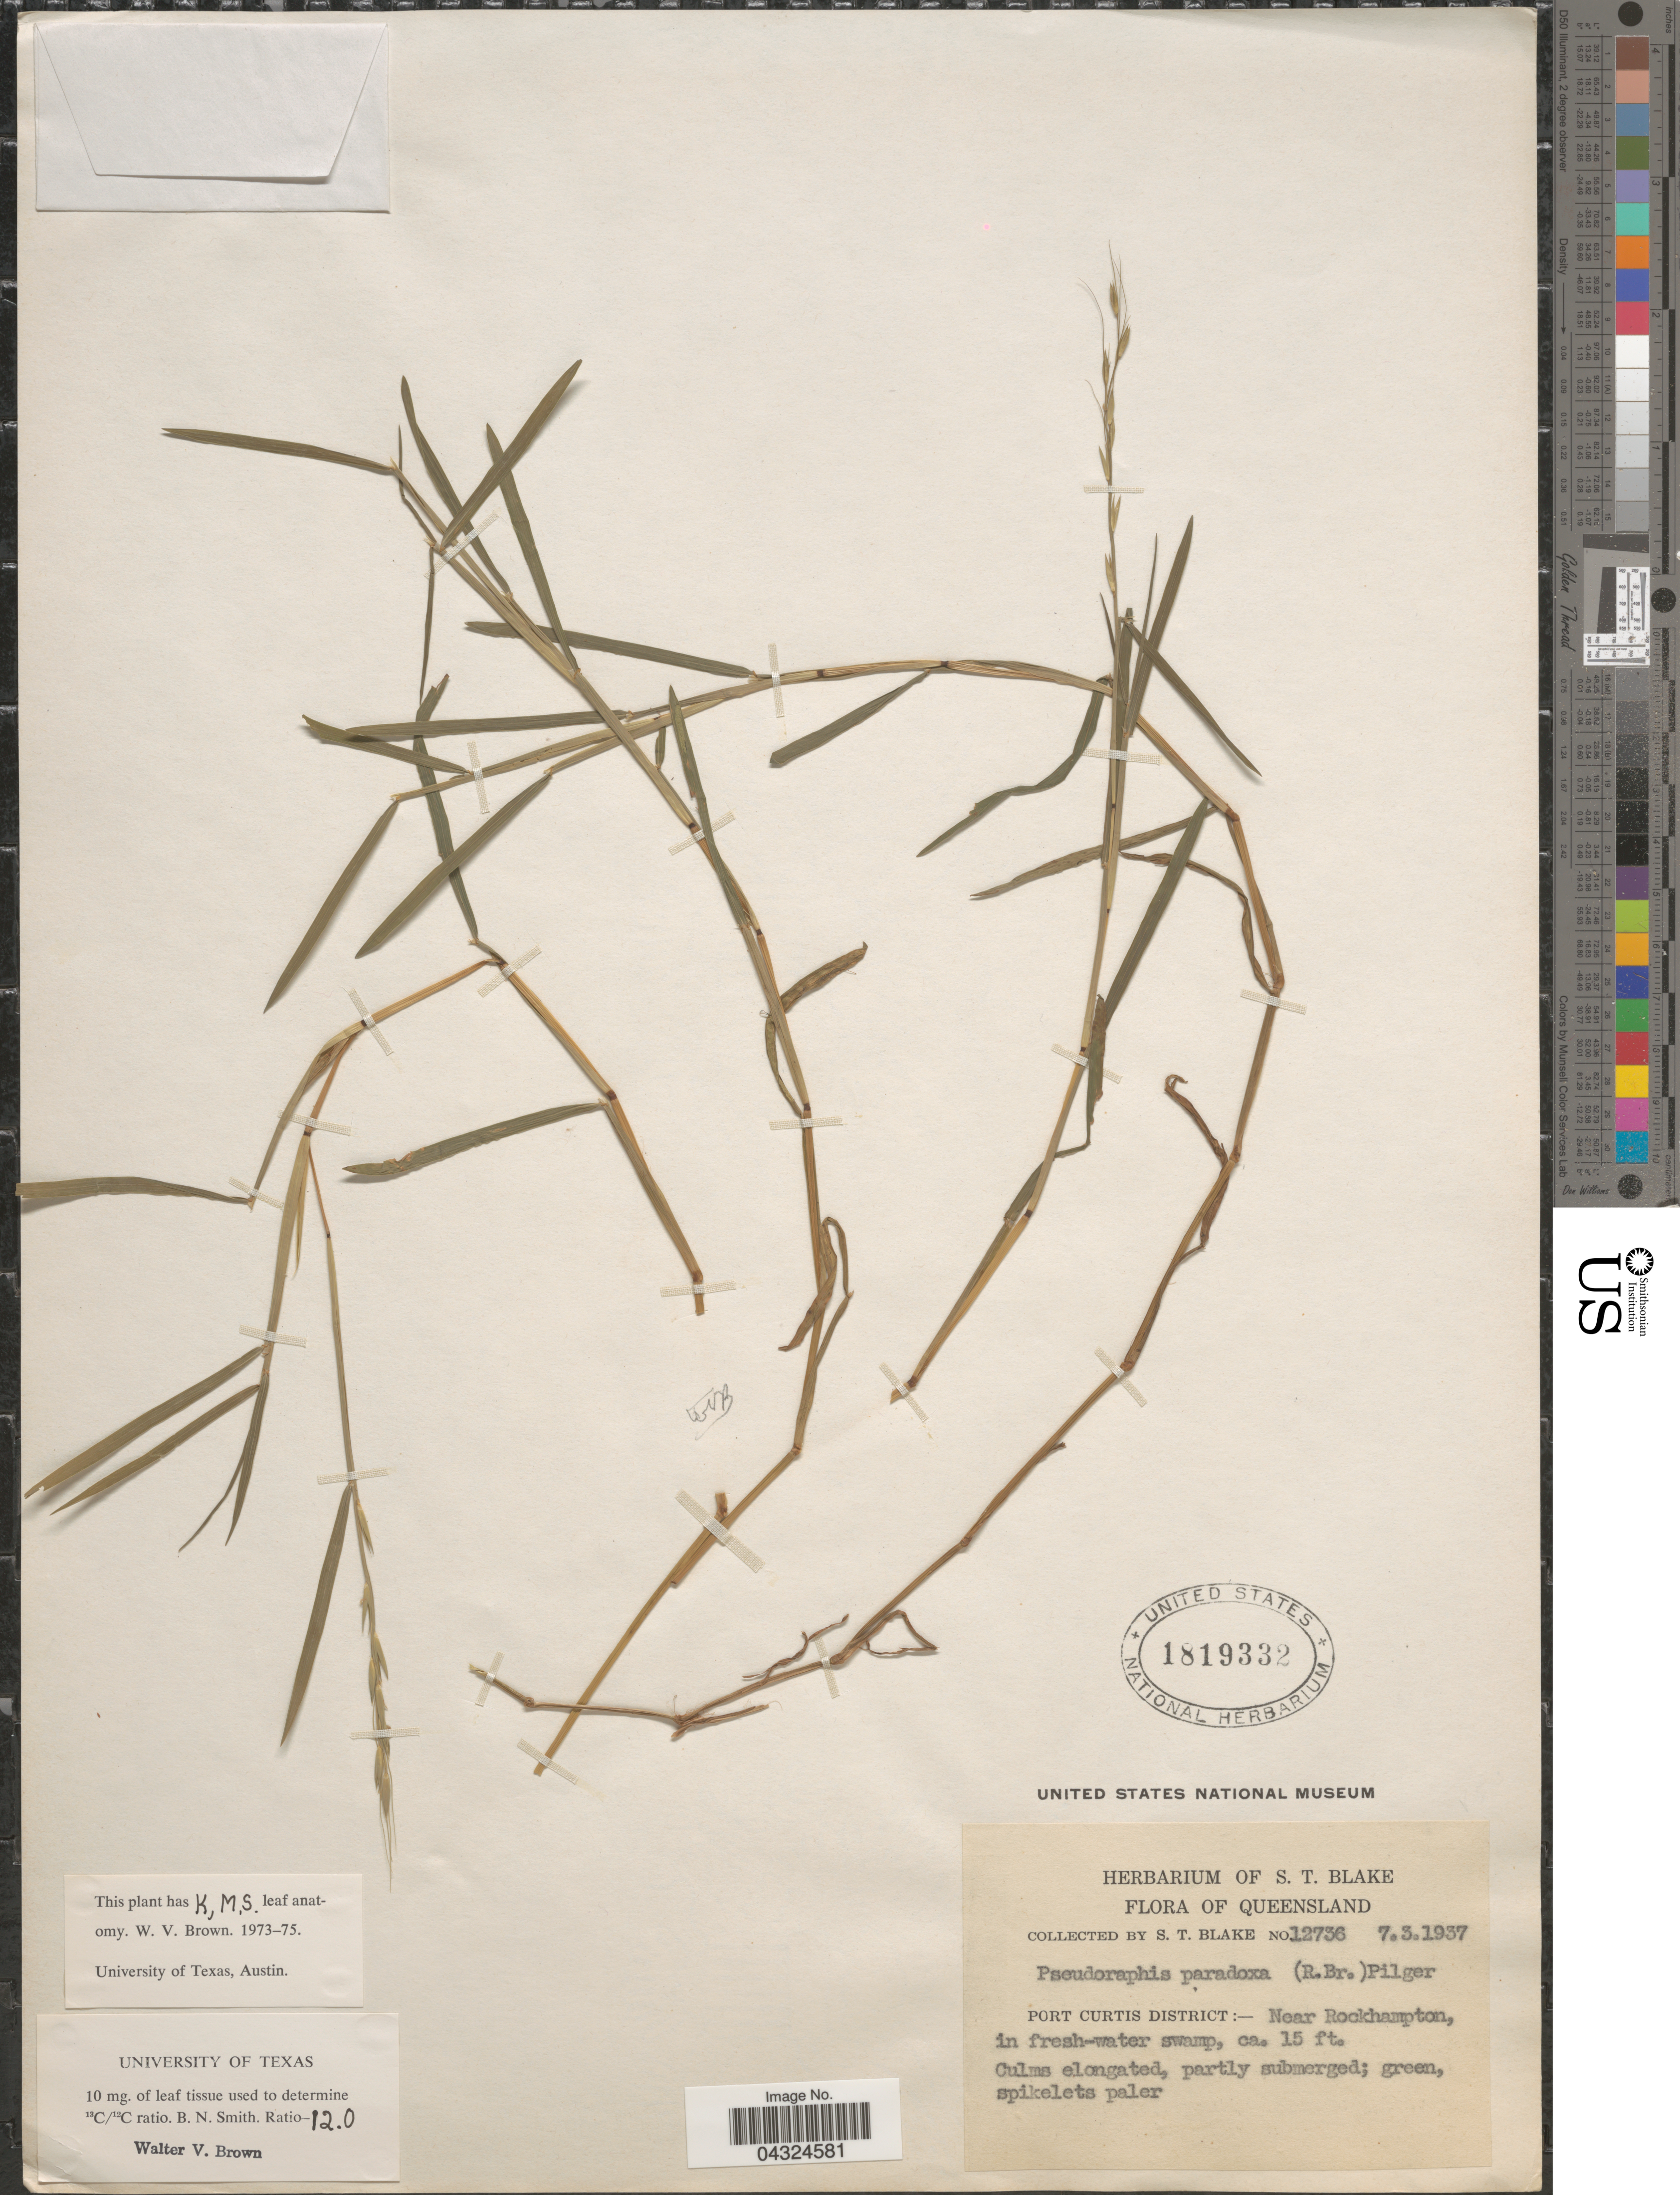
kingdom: Plantae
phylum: Tracheophyta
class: Liliopsida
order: Poales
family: Poaceae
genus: Pseudoraphis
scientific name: Pseudoraphis paradoxa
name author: (R. Br.) Pilg.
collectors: S. T. Blake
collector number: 12736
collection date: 1937-03-07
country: Australia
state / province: Queensland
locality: Port Curtis District:- Near Rockhampton, in fresh-water swamp.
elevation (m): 5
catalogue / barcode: US 1819332